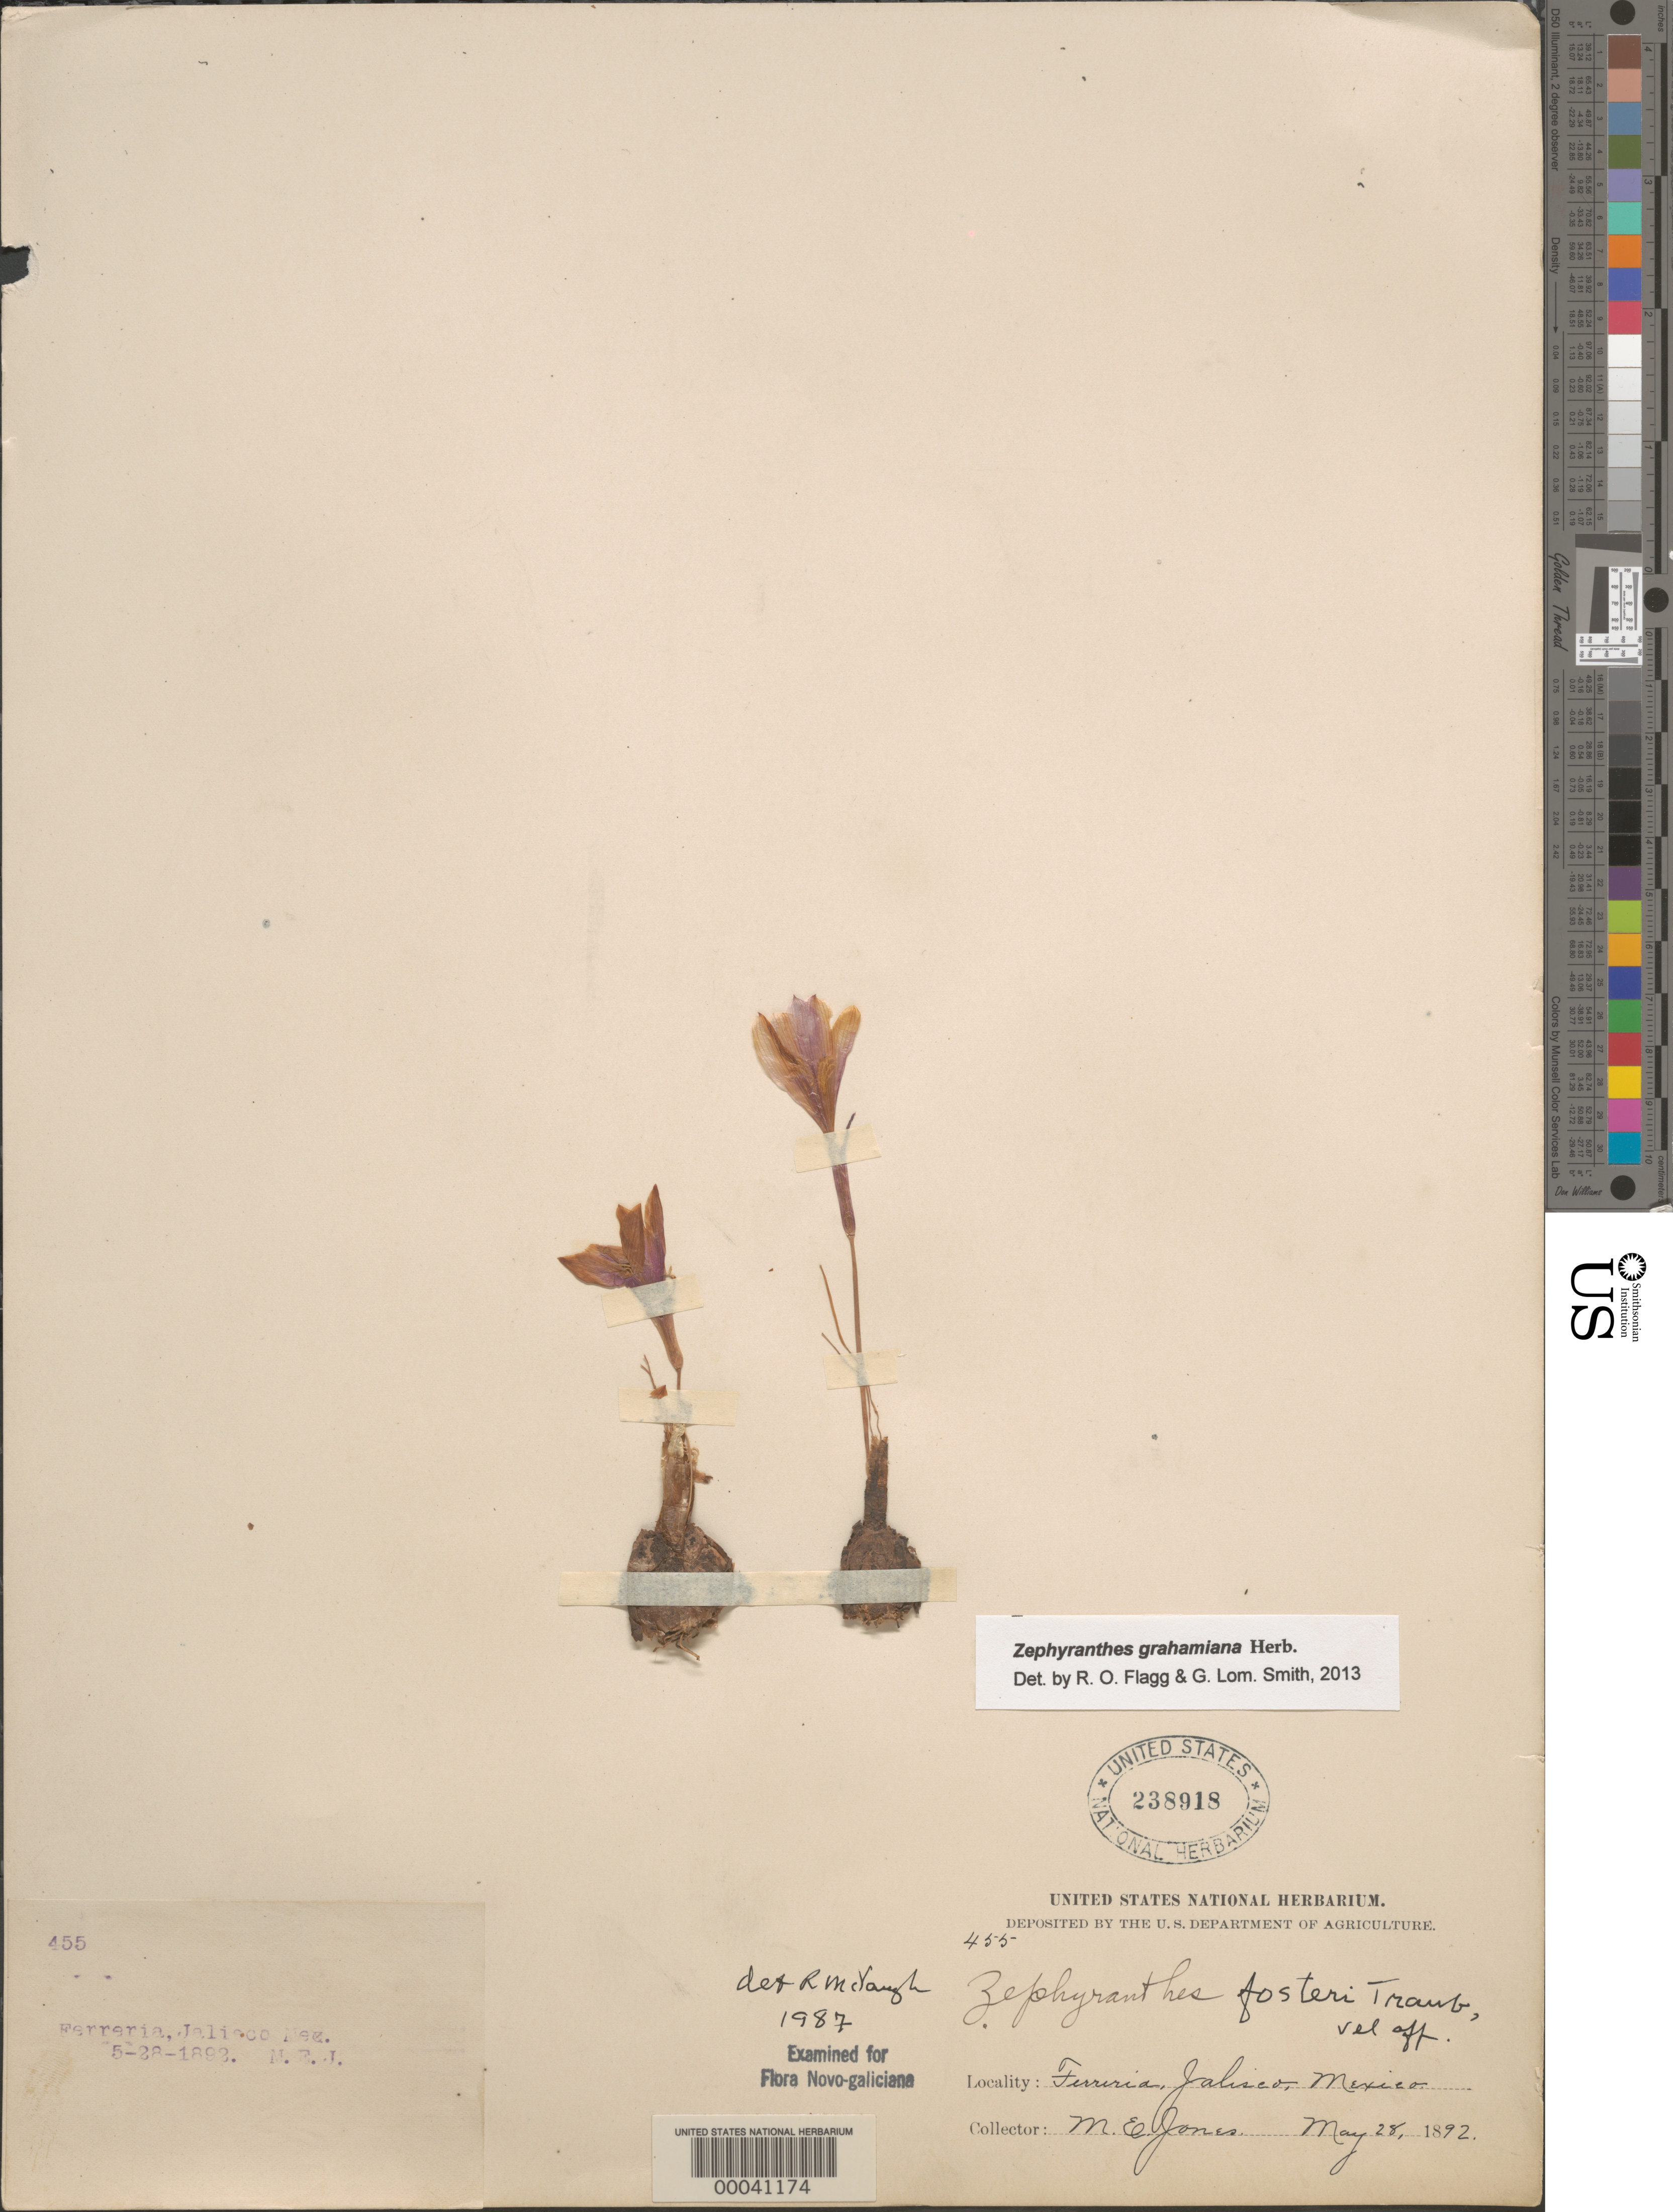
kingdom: Plantae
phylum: Tracheophyta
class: Liliopsida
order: Asparagales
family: Amaryllidaceae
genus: Zephyranthes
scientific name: Zephyranthes grahamiana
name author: Herb.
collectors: M. E. Jones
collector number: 455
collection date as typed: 28 May 1892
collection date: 1892-05-28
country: Mexico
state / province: Jalisco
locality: Ferreria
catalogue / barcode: US 238918